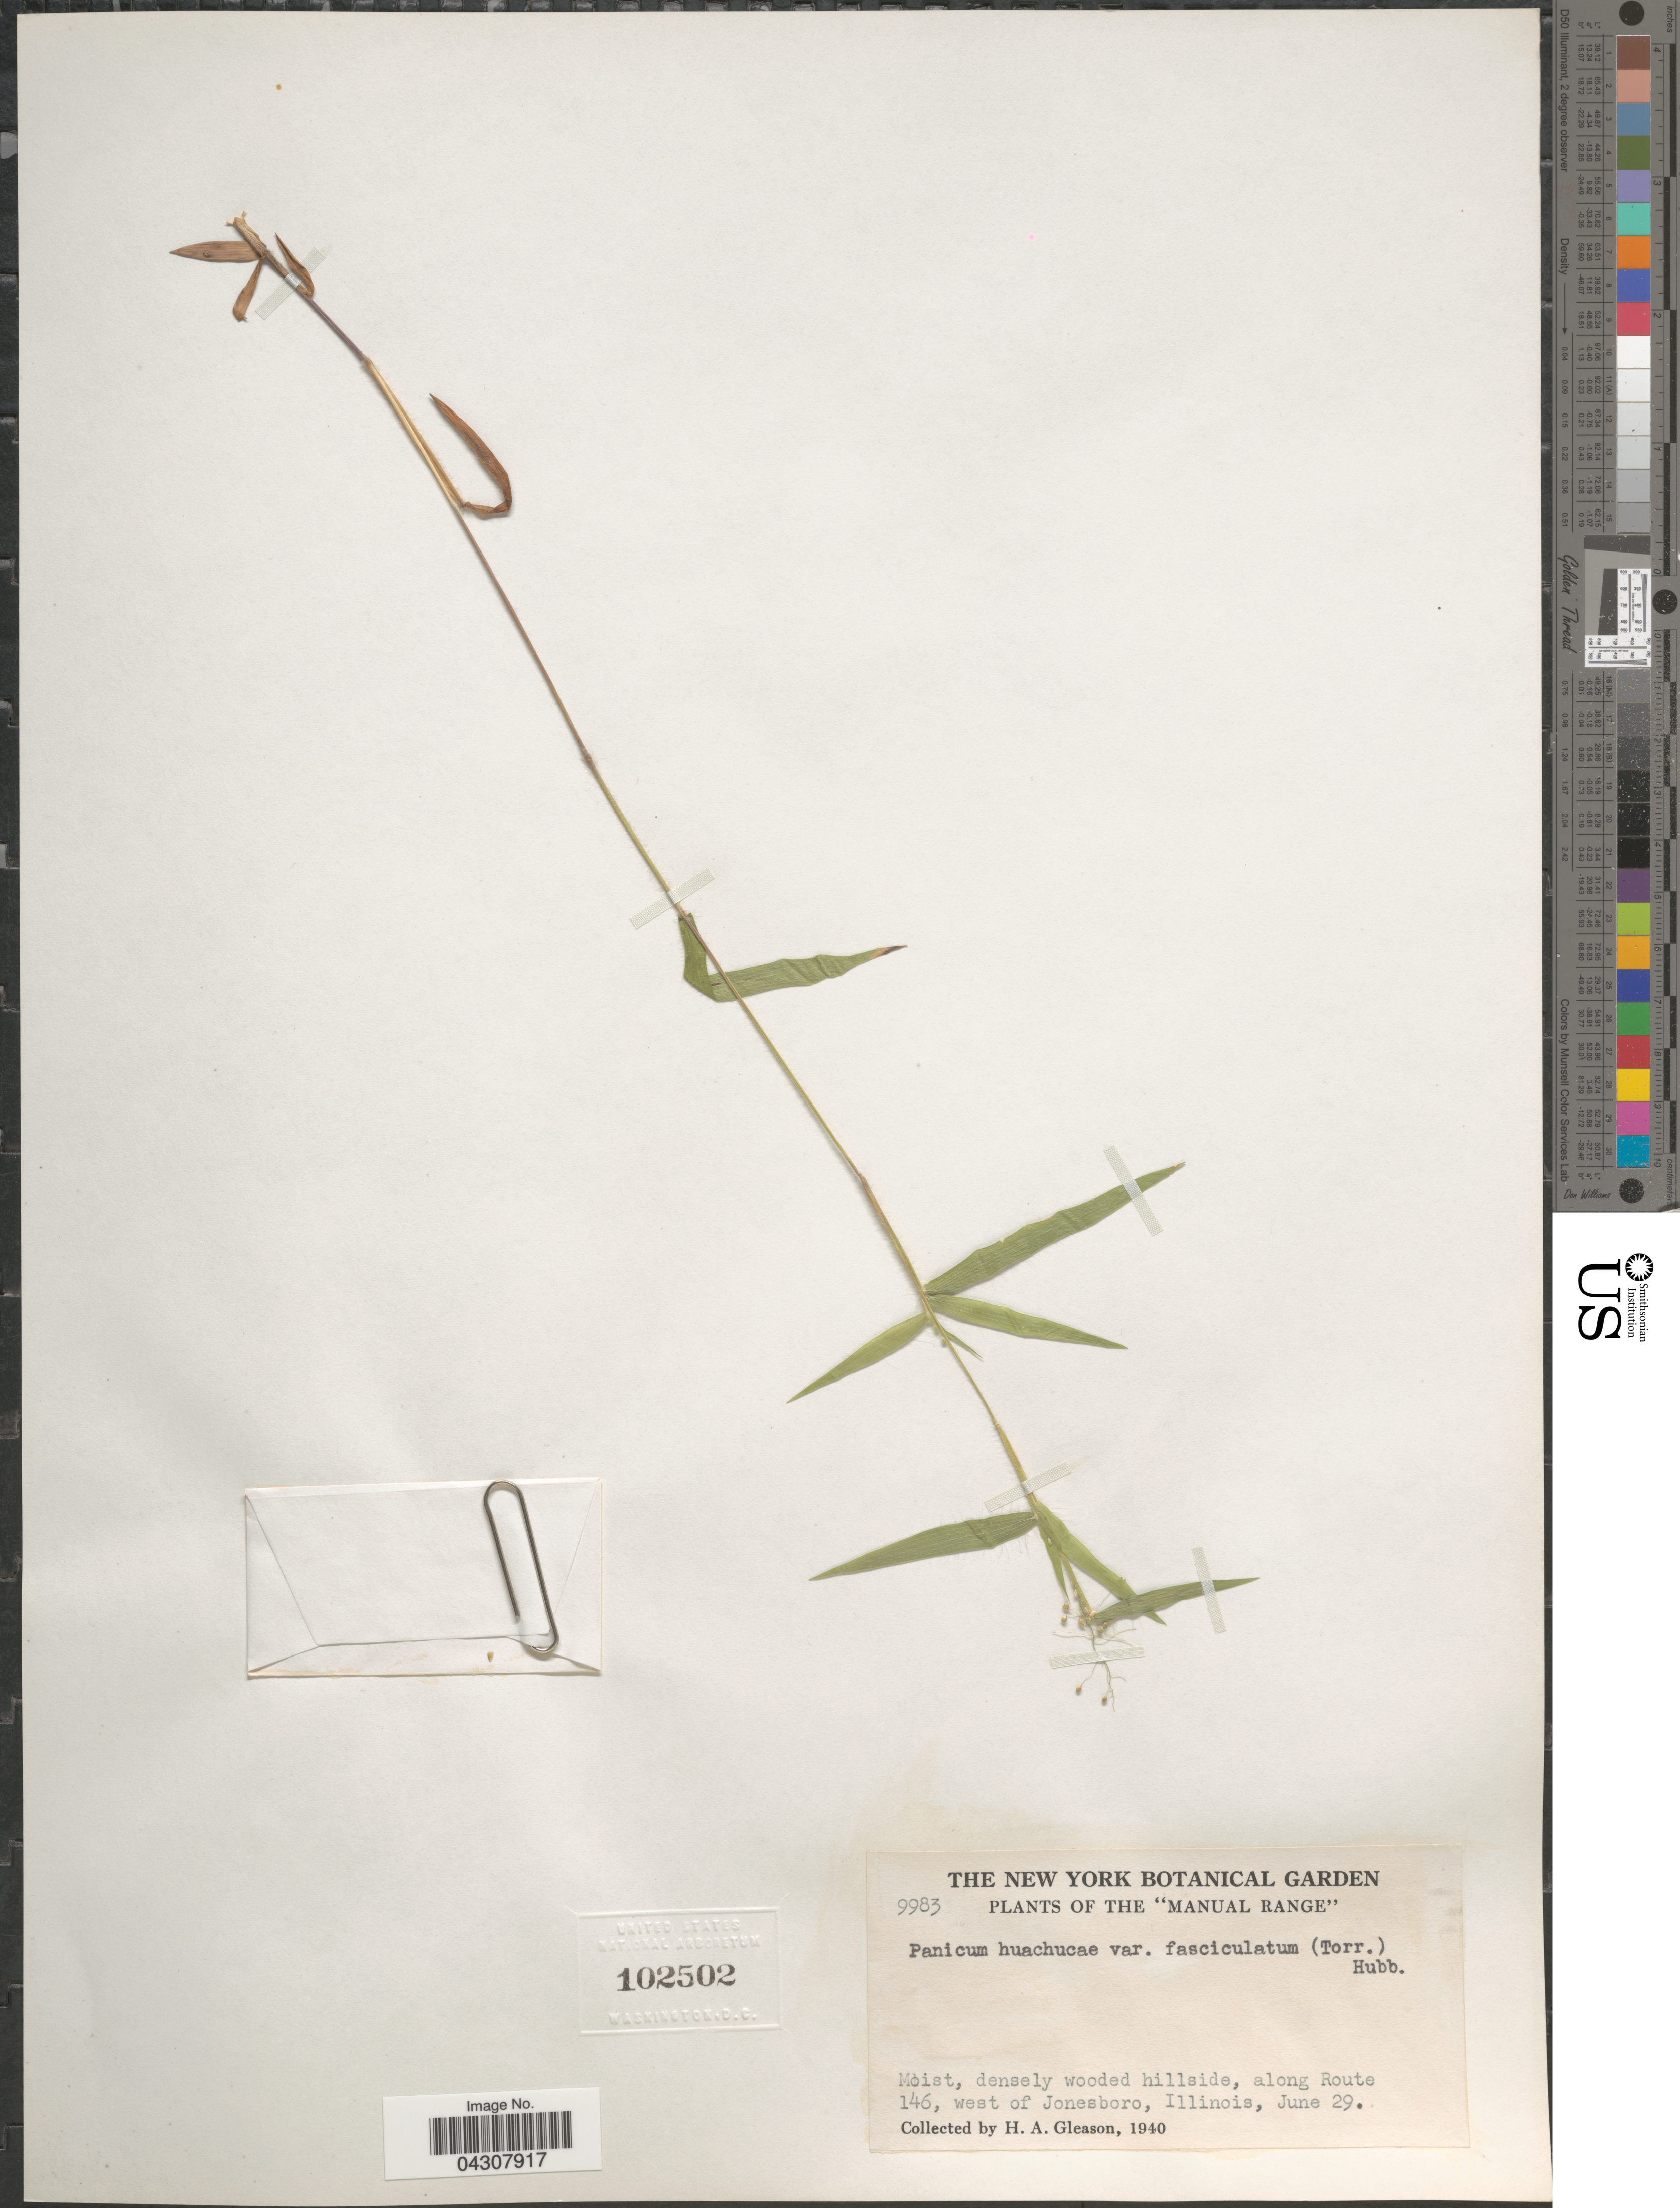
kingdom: Plantae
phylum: Tracheophyta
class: Liliopsida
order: Poales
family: Poaceae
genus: Dichanthelium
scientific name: Dichanthelium acuminatum var. acuminatum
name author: (Sw.) Gould & C.A. Clark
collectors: H. A. Gleason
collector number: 9983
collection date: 1940-06-29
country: United States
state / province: Illinois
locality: The "Manuel Range". Moist, densely wooded hillside, along Route 146, west of Jonesboro.